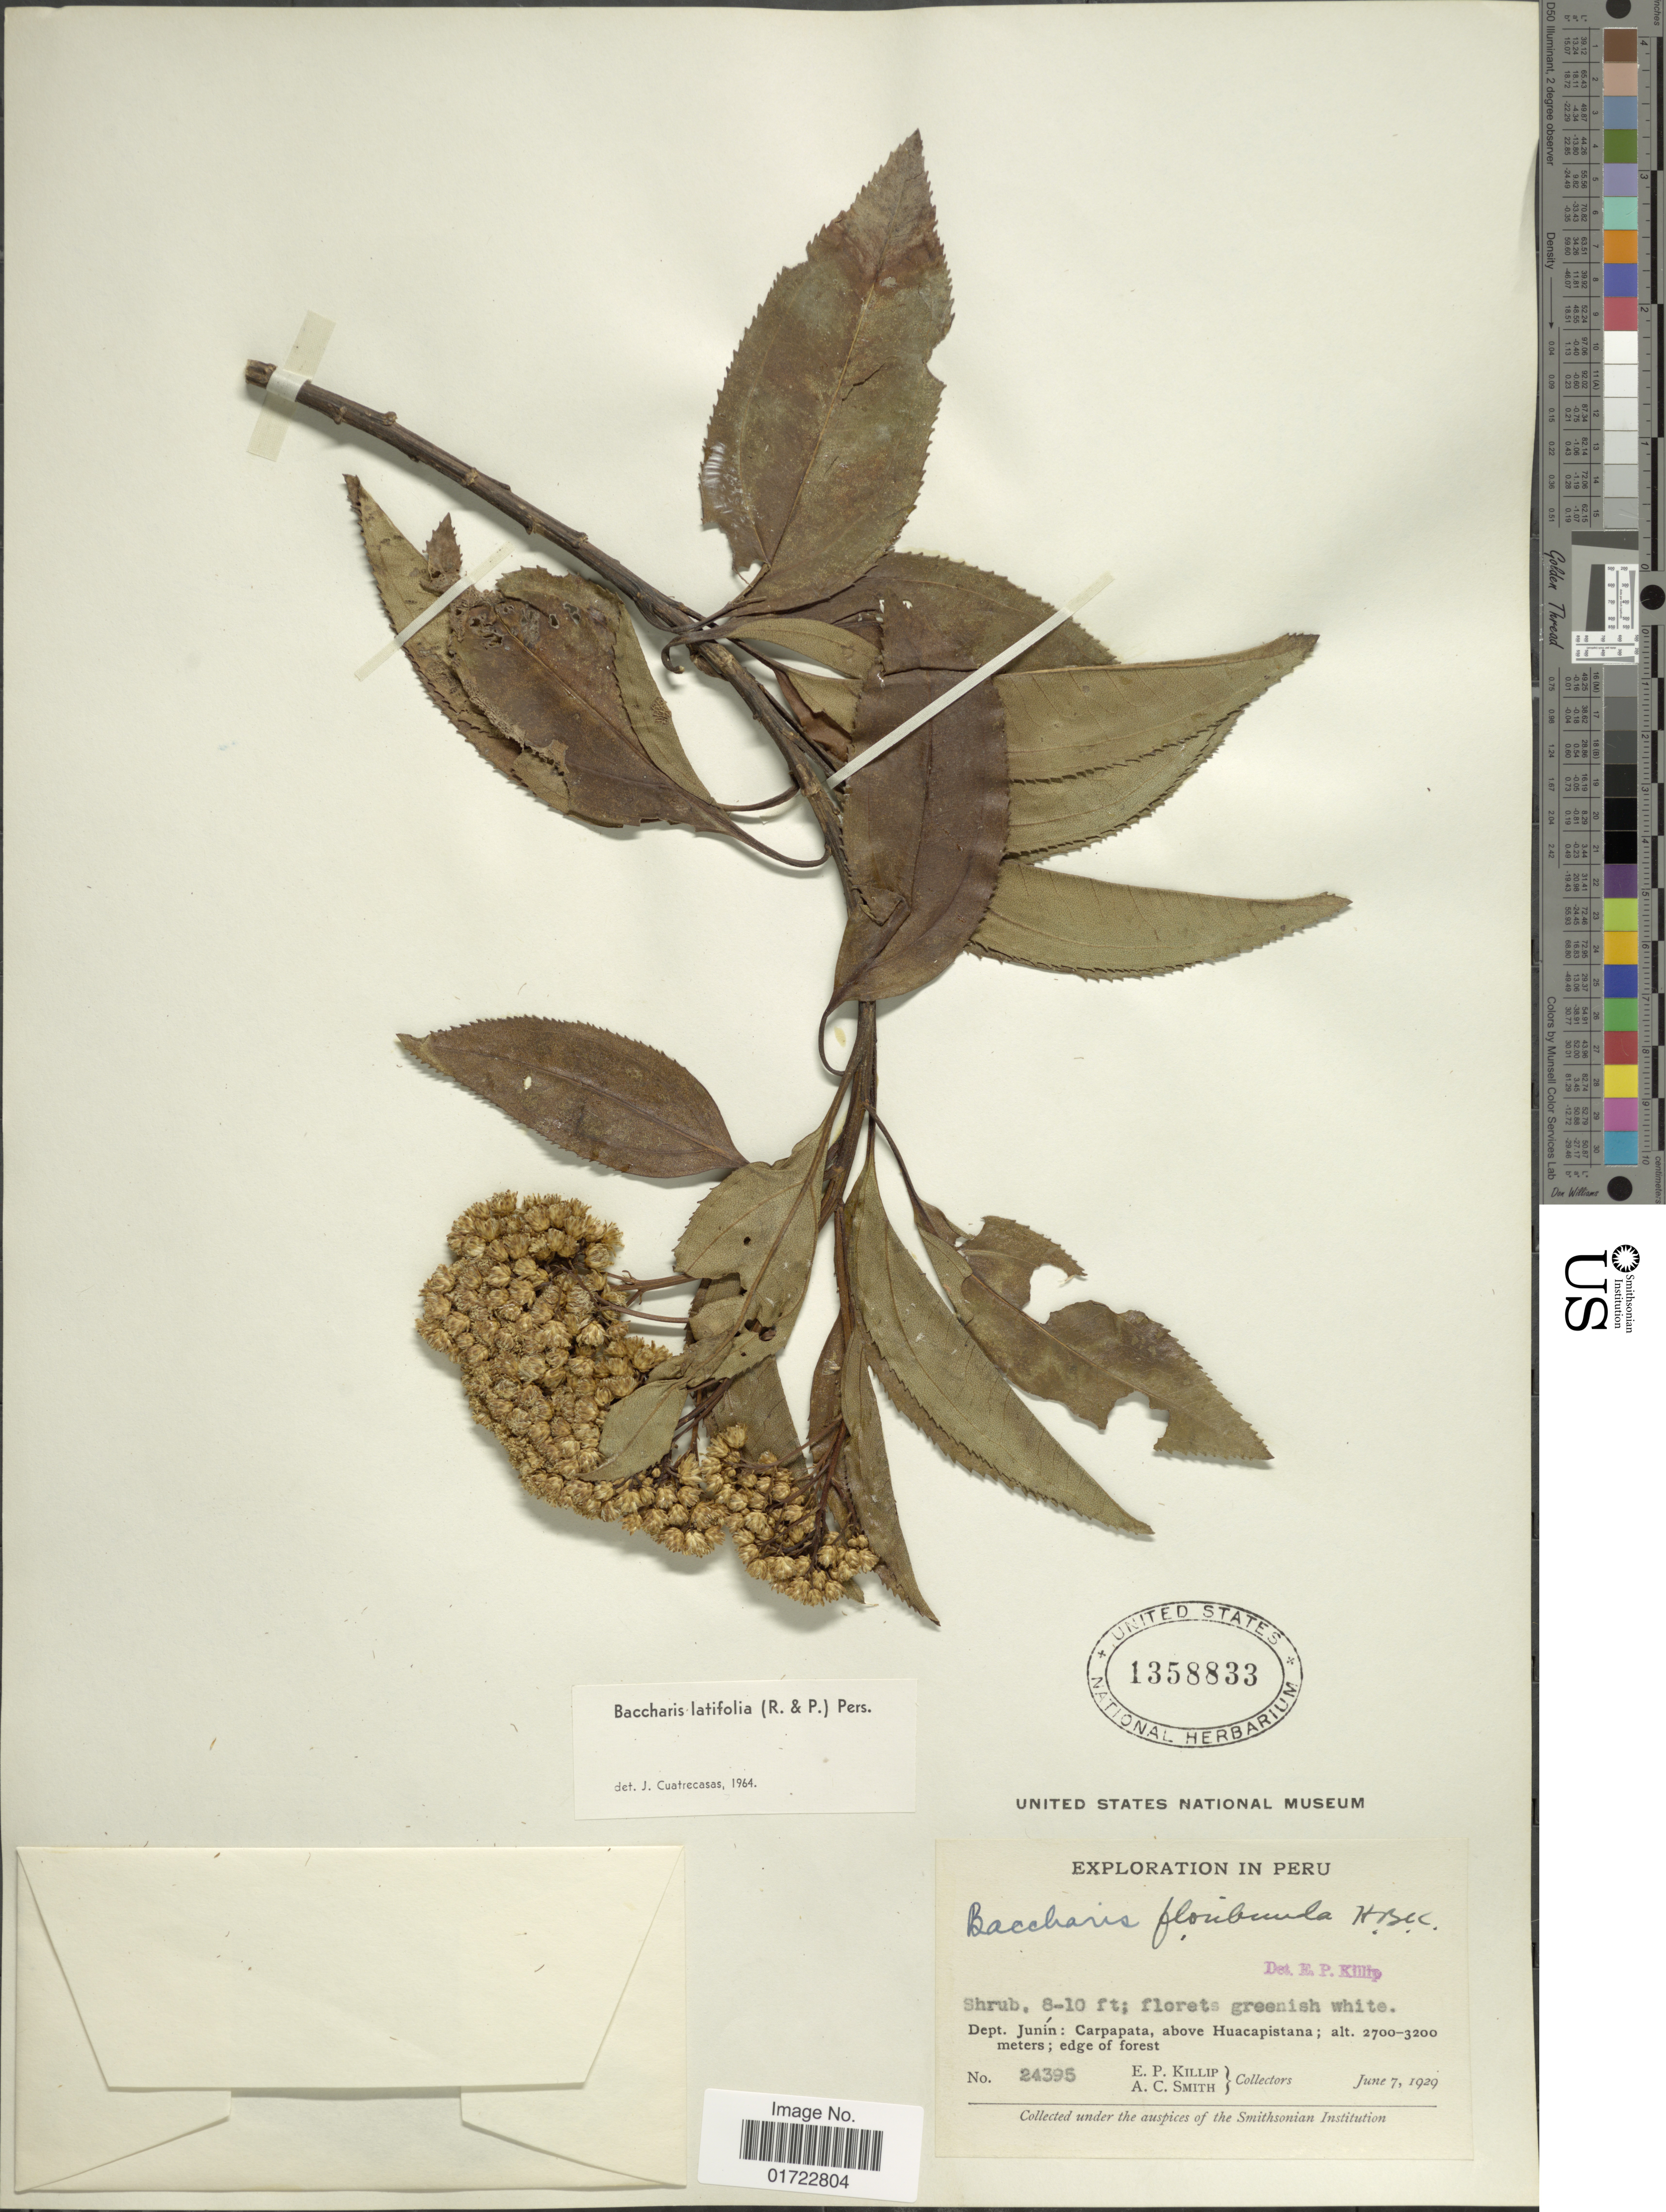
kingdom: Plantae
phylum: Tracheophyta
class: Magnoliopsida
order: Asterales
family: Asteraceae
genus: Baccharis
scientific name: Baccharis latifolia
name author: (Ruiz & Pav.) Pers.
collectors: E. P. Killip & A. C. Smith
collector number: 24395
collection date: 1929-06-07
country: Peru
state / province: Junín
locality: Dept. Junín: Carpapata, above Huacapistana.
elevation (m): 2700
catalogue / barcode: US 1358833